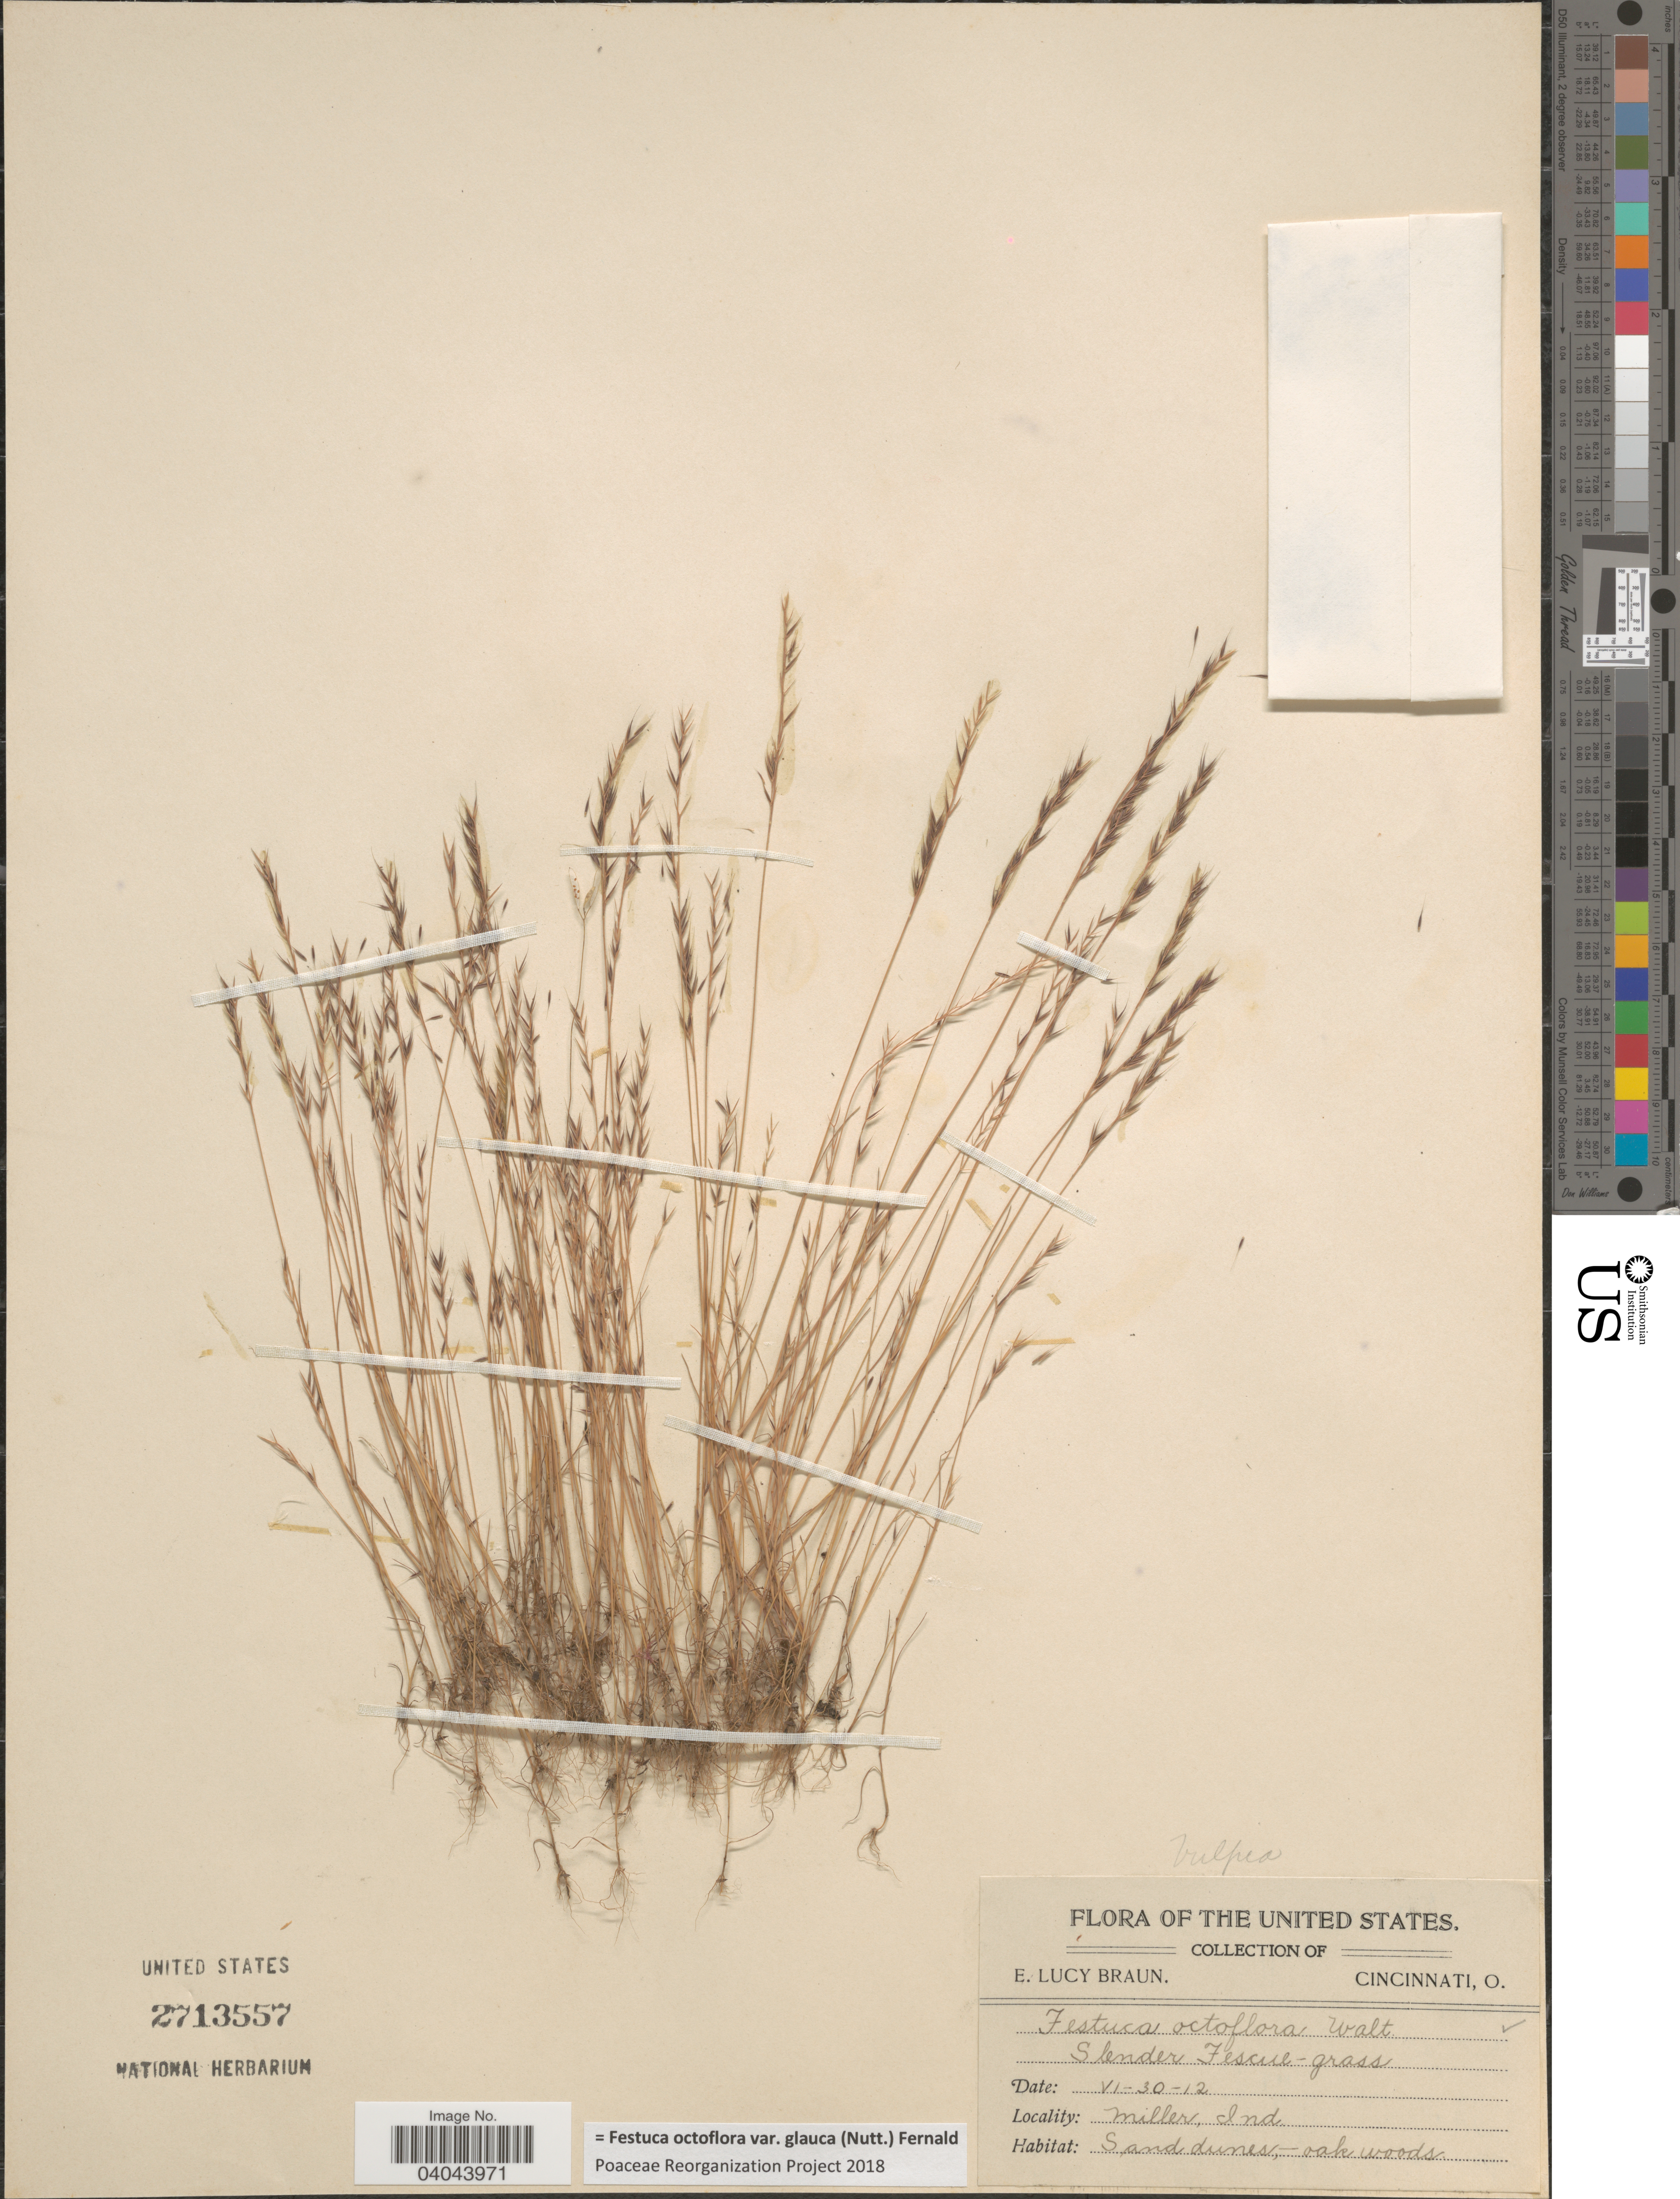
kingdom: Plantae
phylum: Tracheophyta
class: Liliopsida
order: Poales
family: Poaceae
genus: Festuca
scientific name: Festuca octoflora var. glauca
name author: (Nutt.) Fernald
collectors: E. L. Braun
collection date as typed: Transcribed d/m/y: 30/6/12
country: United States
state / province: Indiana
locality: Miller.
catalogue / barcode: US 2713557